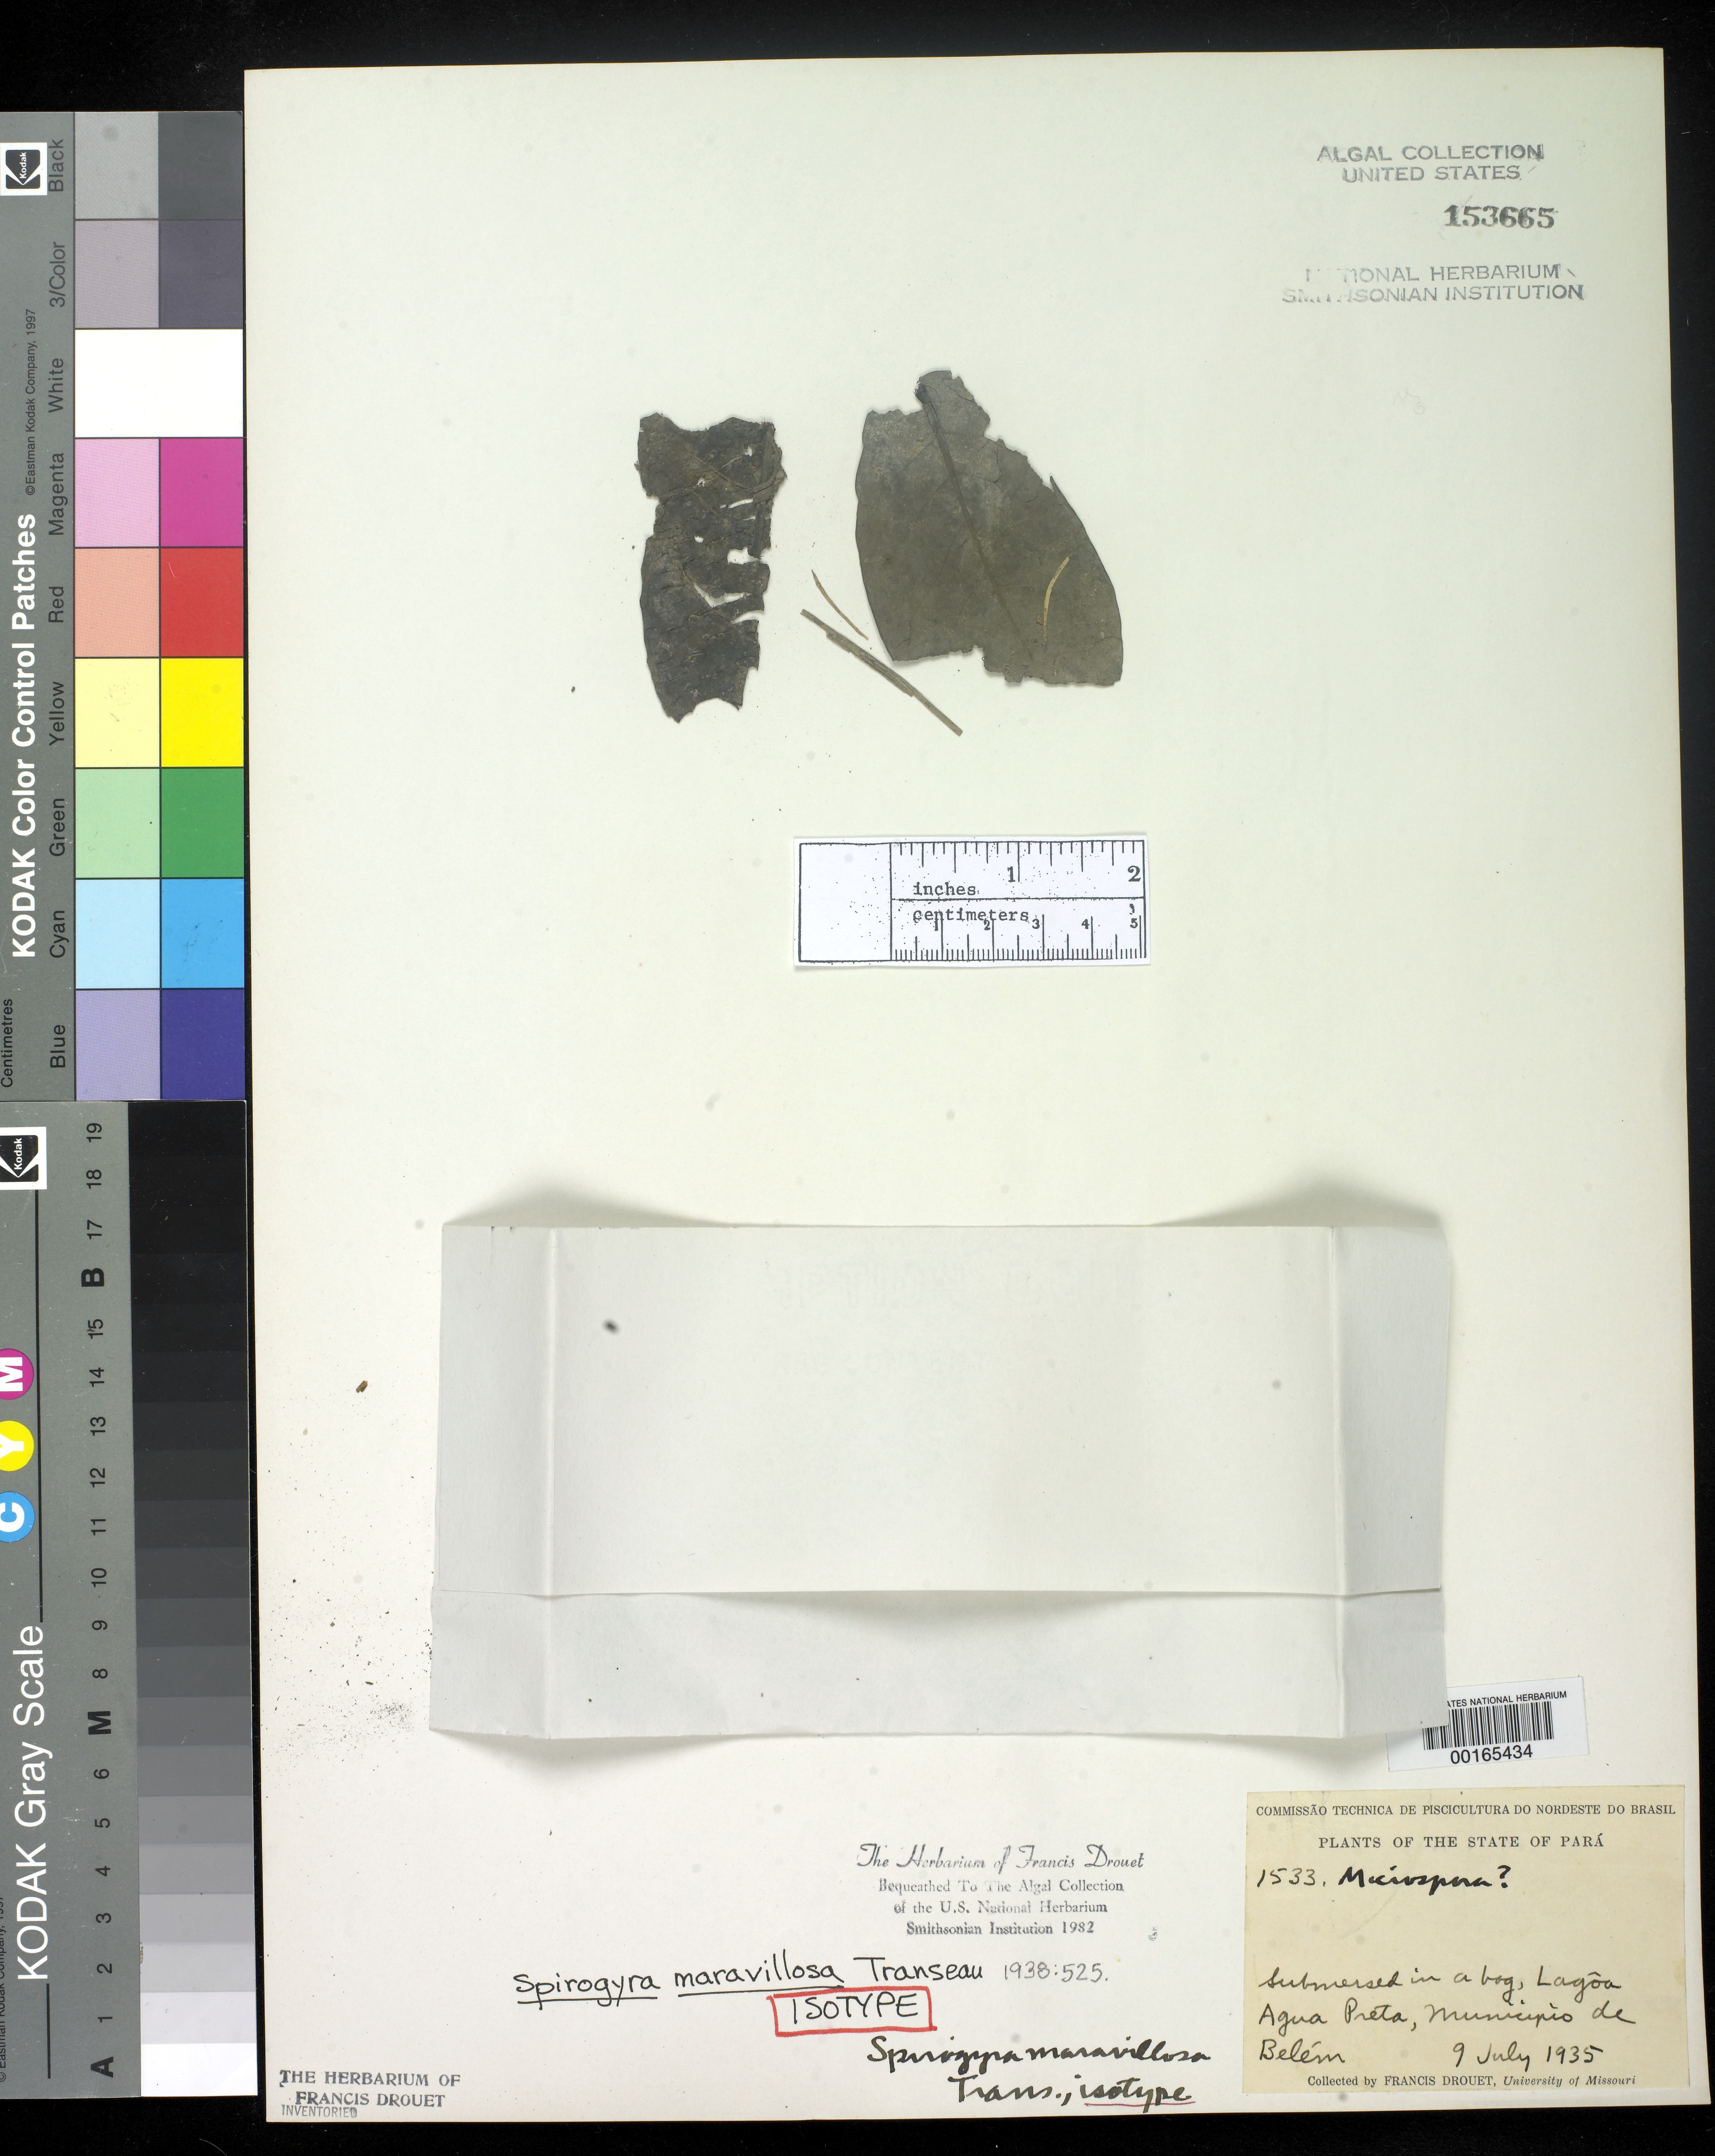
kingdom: Plantae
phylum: Charophyta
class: Zygnematophyceae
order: Zygnematales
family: Zygnemataceae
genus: Spirogyra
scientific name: Spirogyra maravillosa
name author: Transeau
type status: Isotype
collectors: F. E. Drouet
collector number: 1533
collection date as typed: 09 Jul 1935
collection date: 1935-07-09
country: Brazil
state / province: Pará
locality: Lagoa Agua Preta, Belem.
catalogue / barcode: US 153665